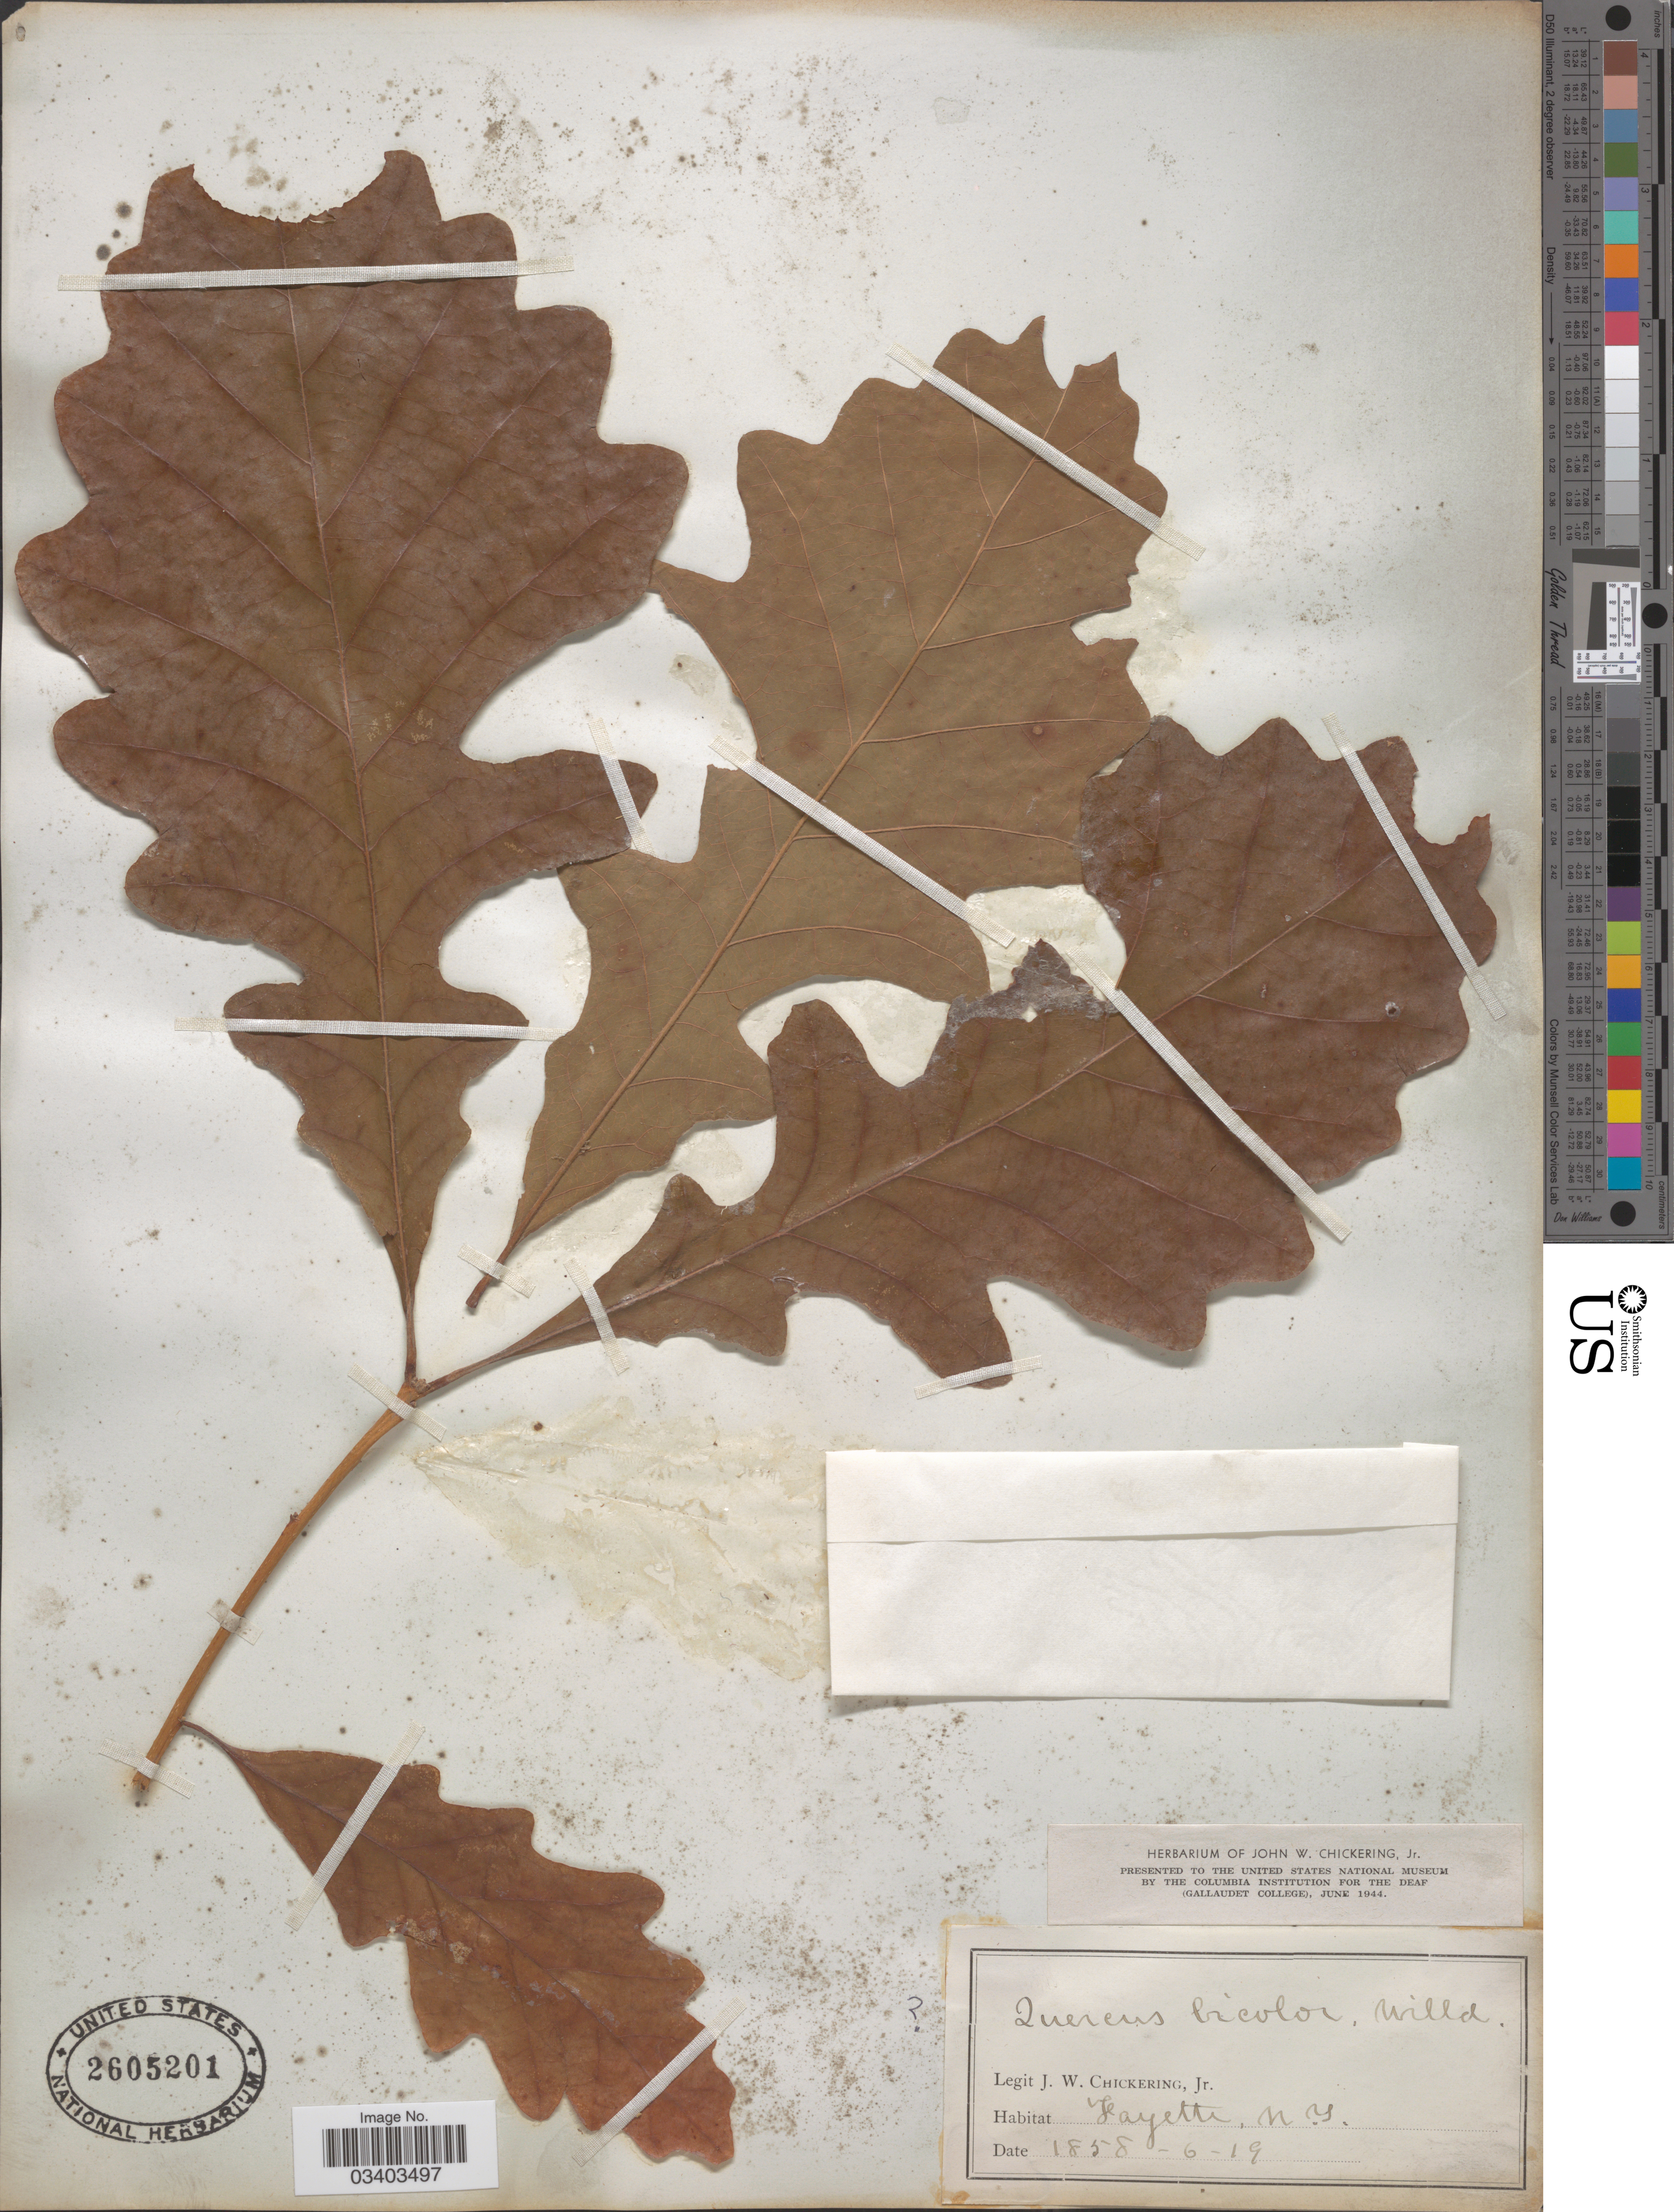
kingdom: Plantae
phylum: Tracheophyta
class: Magnoliopsida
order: Fagales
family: Fagaceae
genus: Quercus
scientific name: Quercus bicolor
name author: Willd.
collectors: J. W. Chickering Jr.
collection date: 1858-06-19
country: United States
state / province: New York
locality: Fayette.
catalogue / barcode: US 2605201